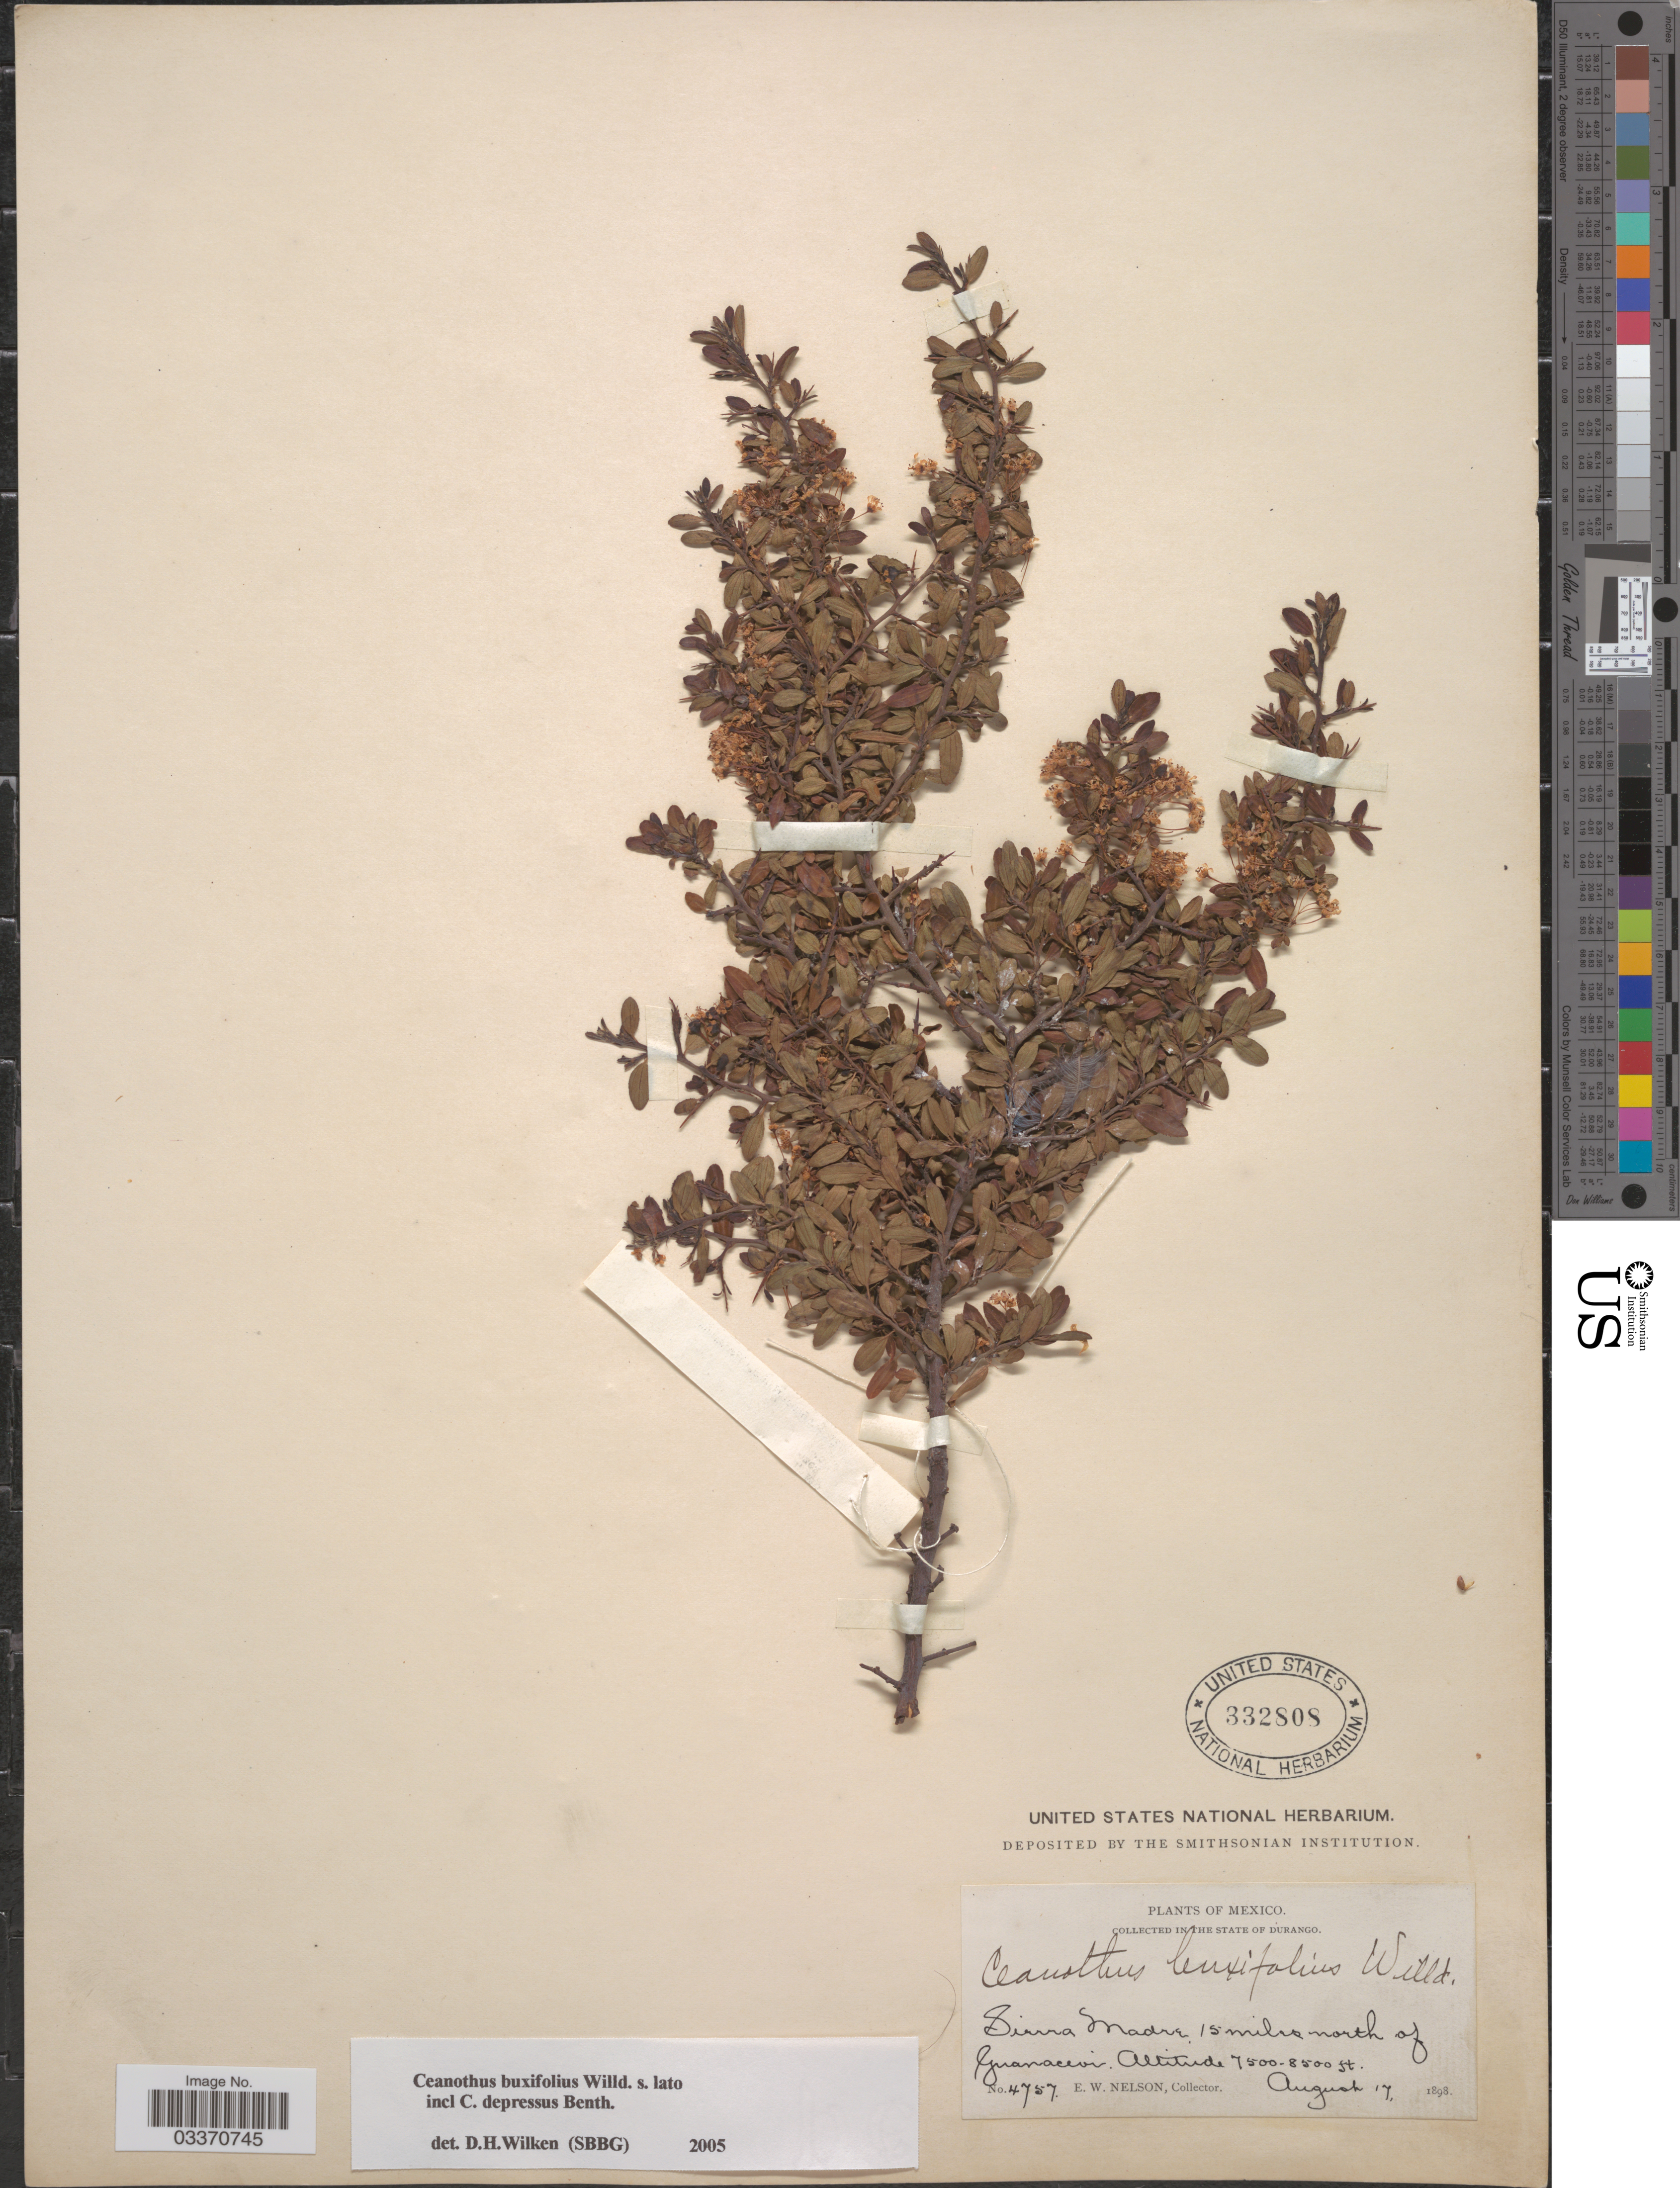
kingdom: Plantae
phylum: Tracheophyta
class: Magnoliopsida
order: Rosales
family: Rhamnaceae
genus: Ceanothus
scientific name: Ceanothus buxifolius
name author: Willd. ex Roem. & Schult.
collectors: E. W. Nelson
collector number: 4757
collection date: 1898-08-17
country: Mexico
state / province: Durango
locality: Sierra Madre, 15 miles north of Guanacevi.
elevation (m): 2286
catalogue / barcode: US 332808